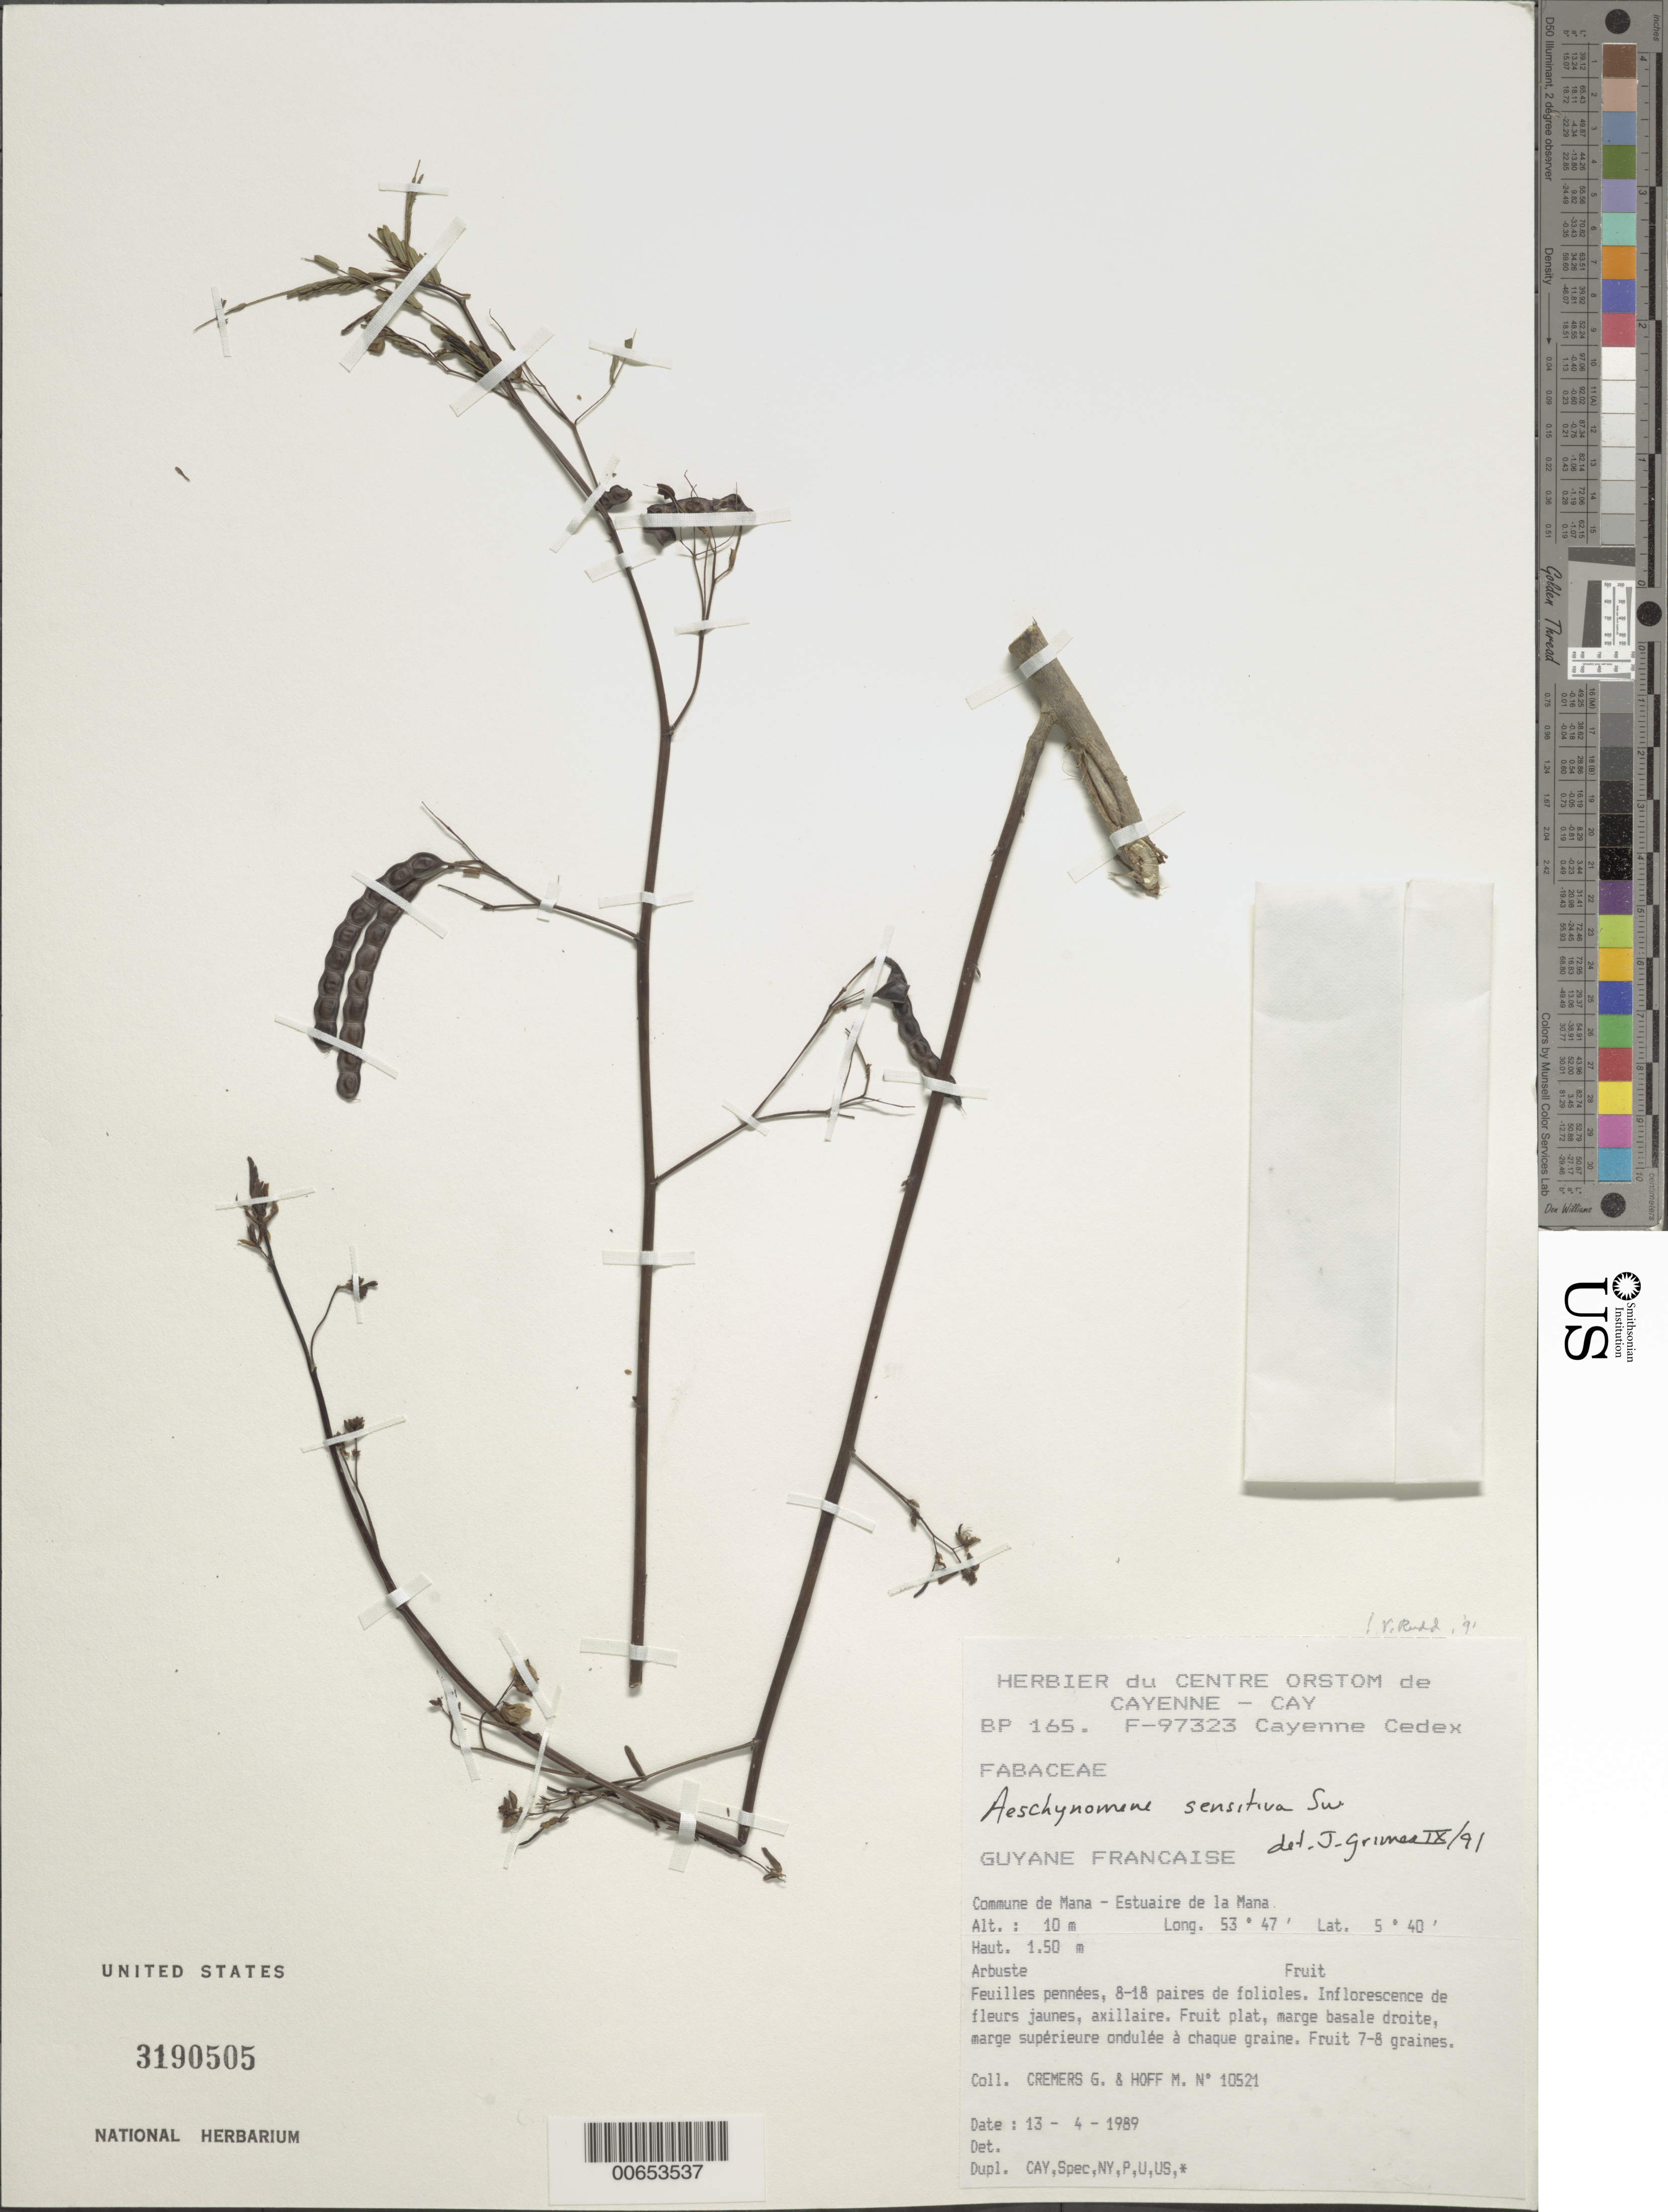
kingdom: Plantae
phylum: Tracheophyta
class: Magnoliopsida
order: Fabales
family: Fabaceae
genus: Aeschynomene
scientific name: Aeschynomene sensitiva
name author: Sw.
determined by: Grimes, J.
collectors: G. Cremers & M. Hoff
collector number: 10521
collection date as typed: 13-Apr-89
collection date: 1989-04-13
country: French Guiana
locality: Commune de Mana, Estuaire de la Mana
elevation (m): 10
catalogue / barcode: US 3190505